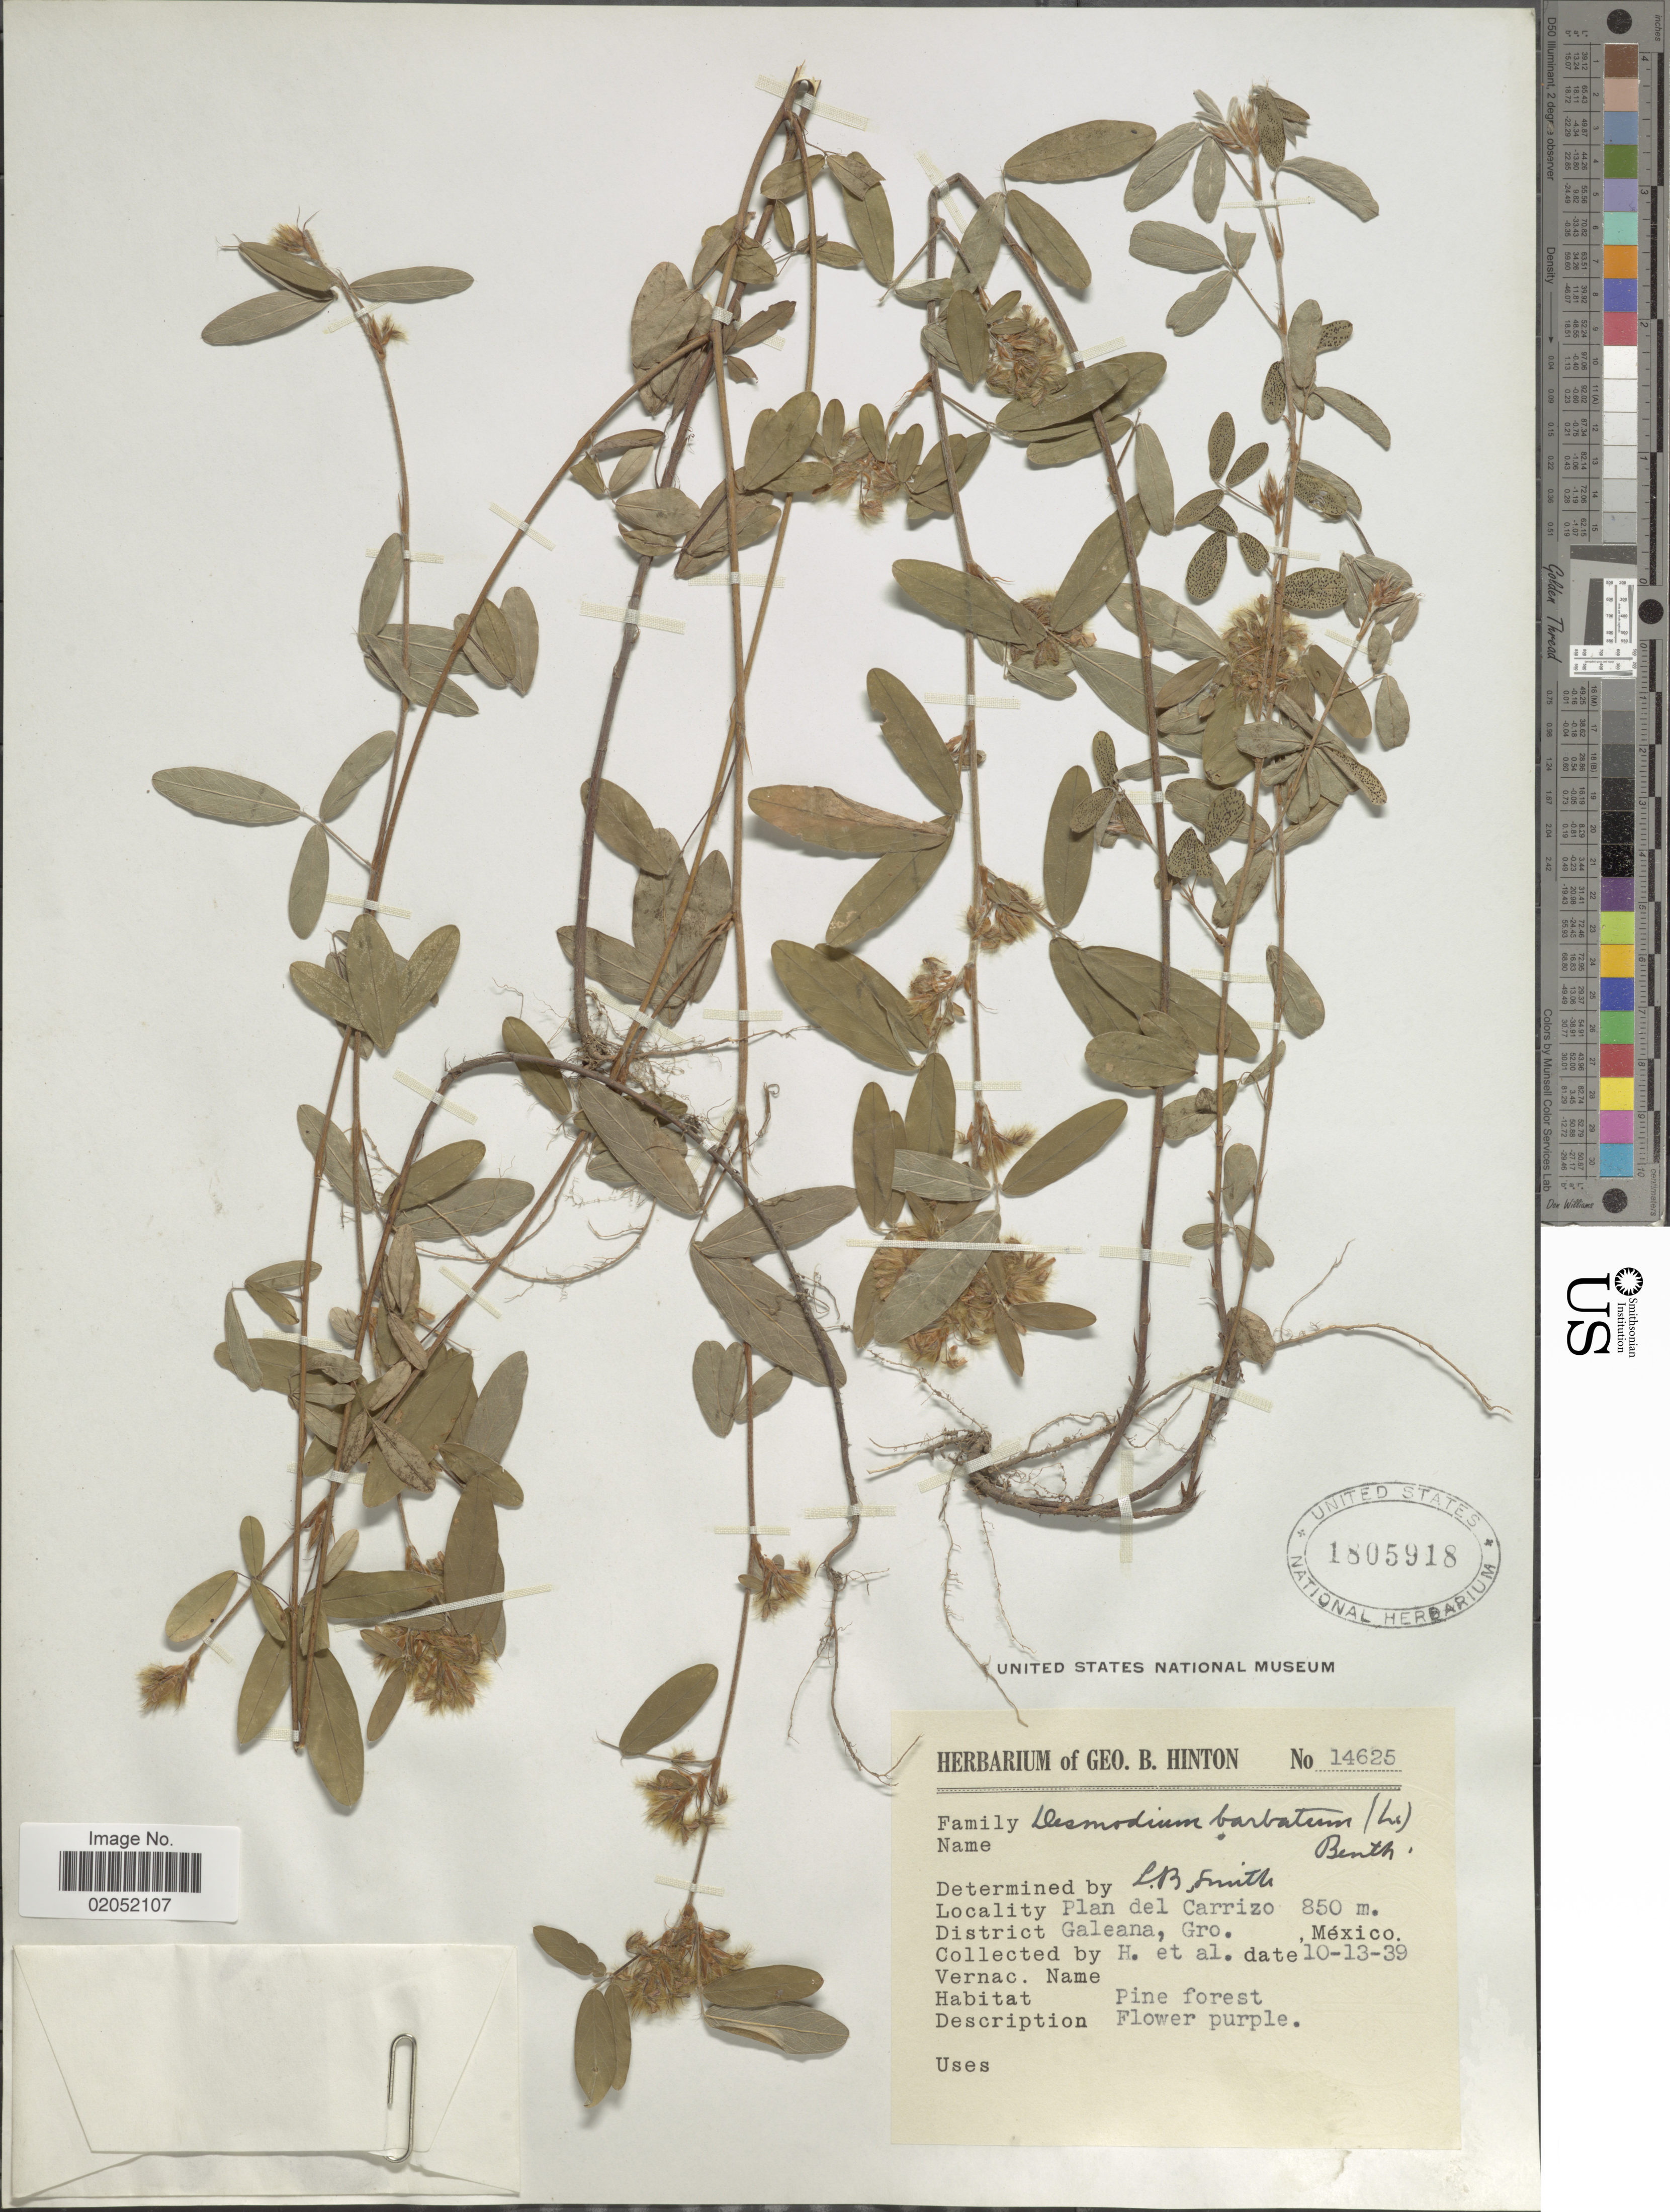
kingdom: Plantae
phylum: Tracheophyta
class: Magnoliopsida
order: Fabales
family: Fabaceae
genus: Grona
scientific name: Grona barbata var. barbata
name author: (L.) H. Ohashi & K. Ohashi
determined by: Strong, Mark T., (BOT), Smithsonian Institution - National Museum of Natural History (UNITED STATES)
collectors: G. B. Hinton & et al.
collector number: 14625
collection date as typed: Transcribed d/m/y: 13/10/39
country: Mexico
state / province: Guerrero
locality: Plan del Carrizo. District Galeana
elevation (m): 850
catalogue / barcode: US 1805918